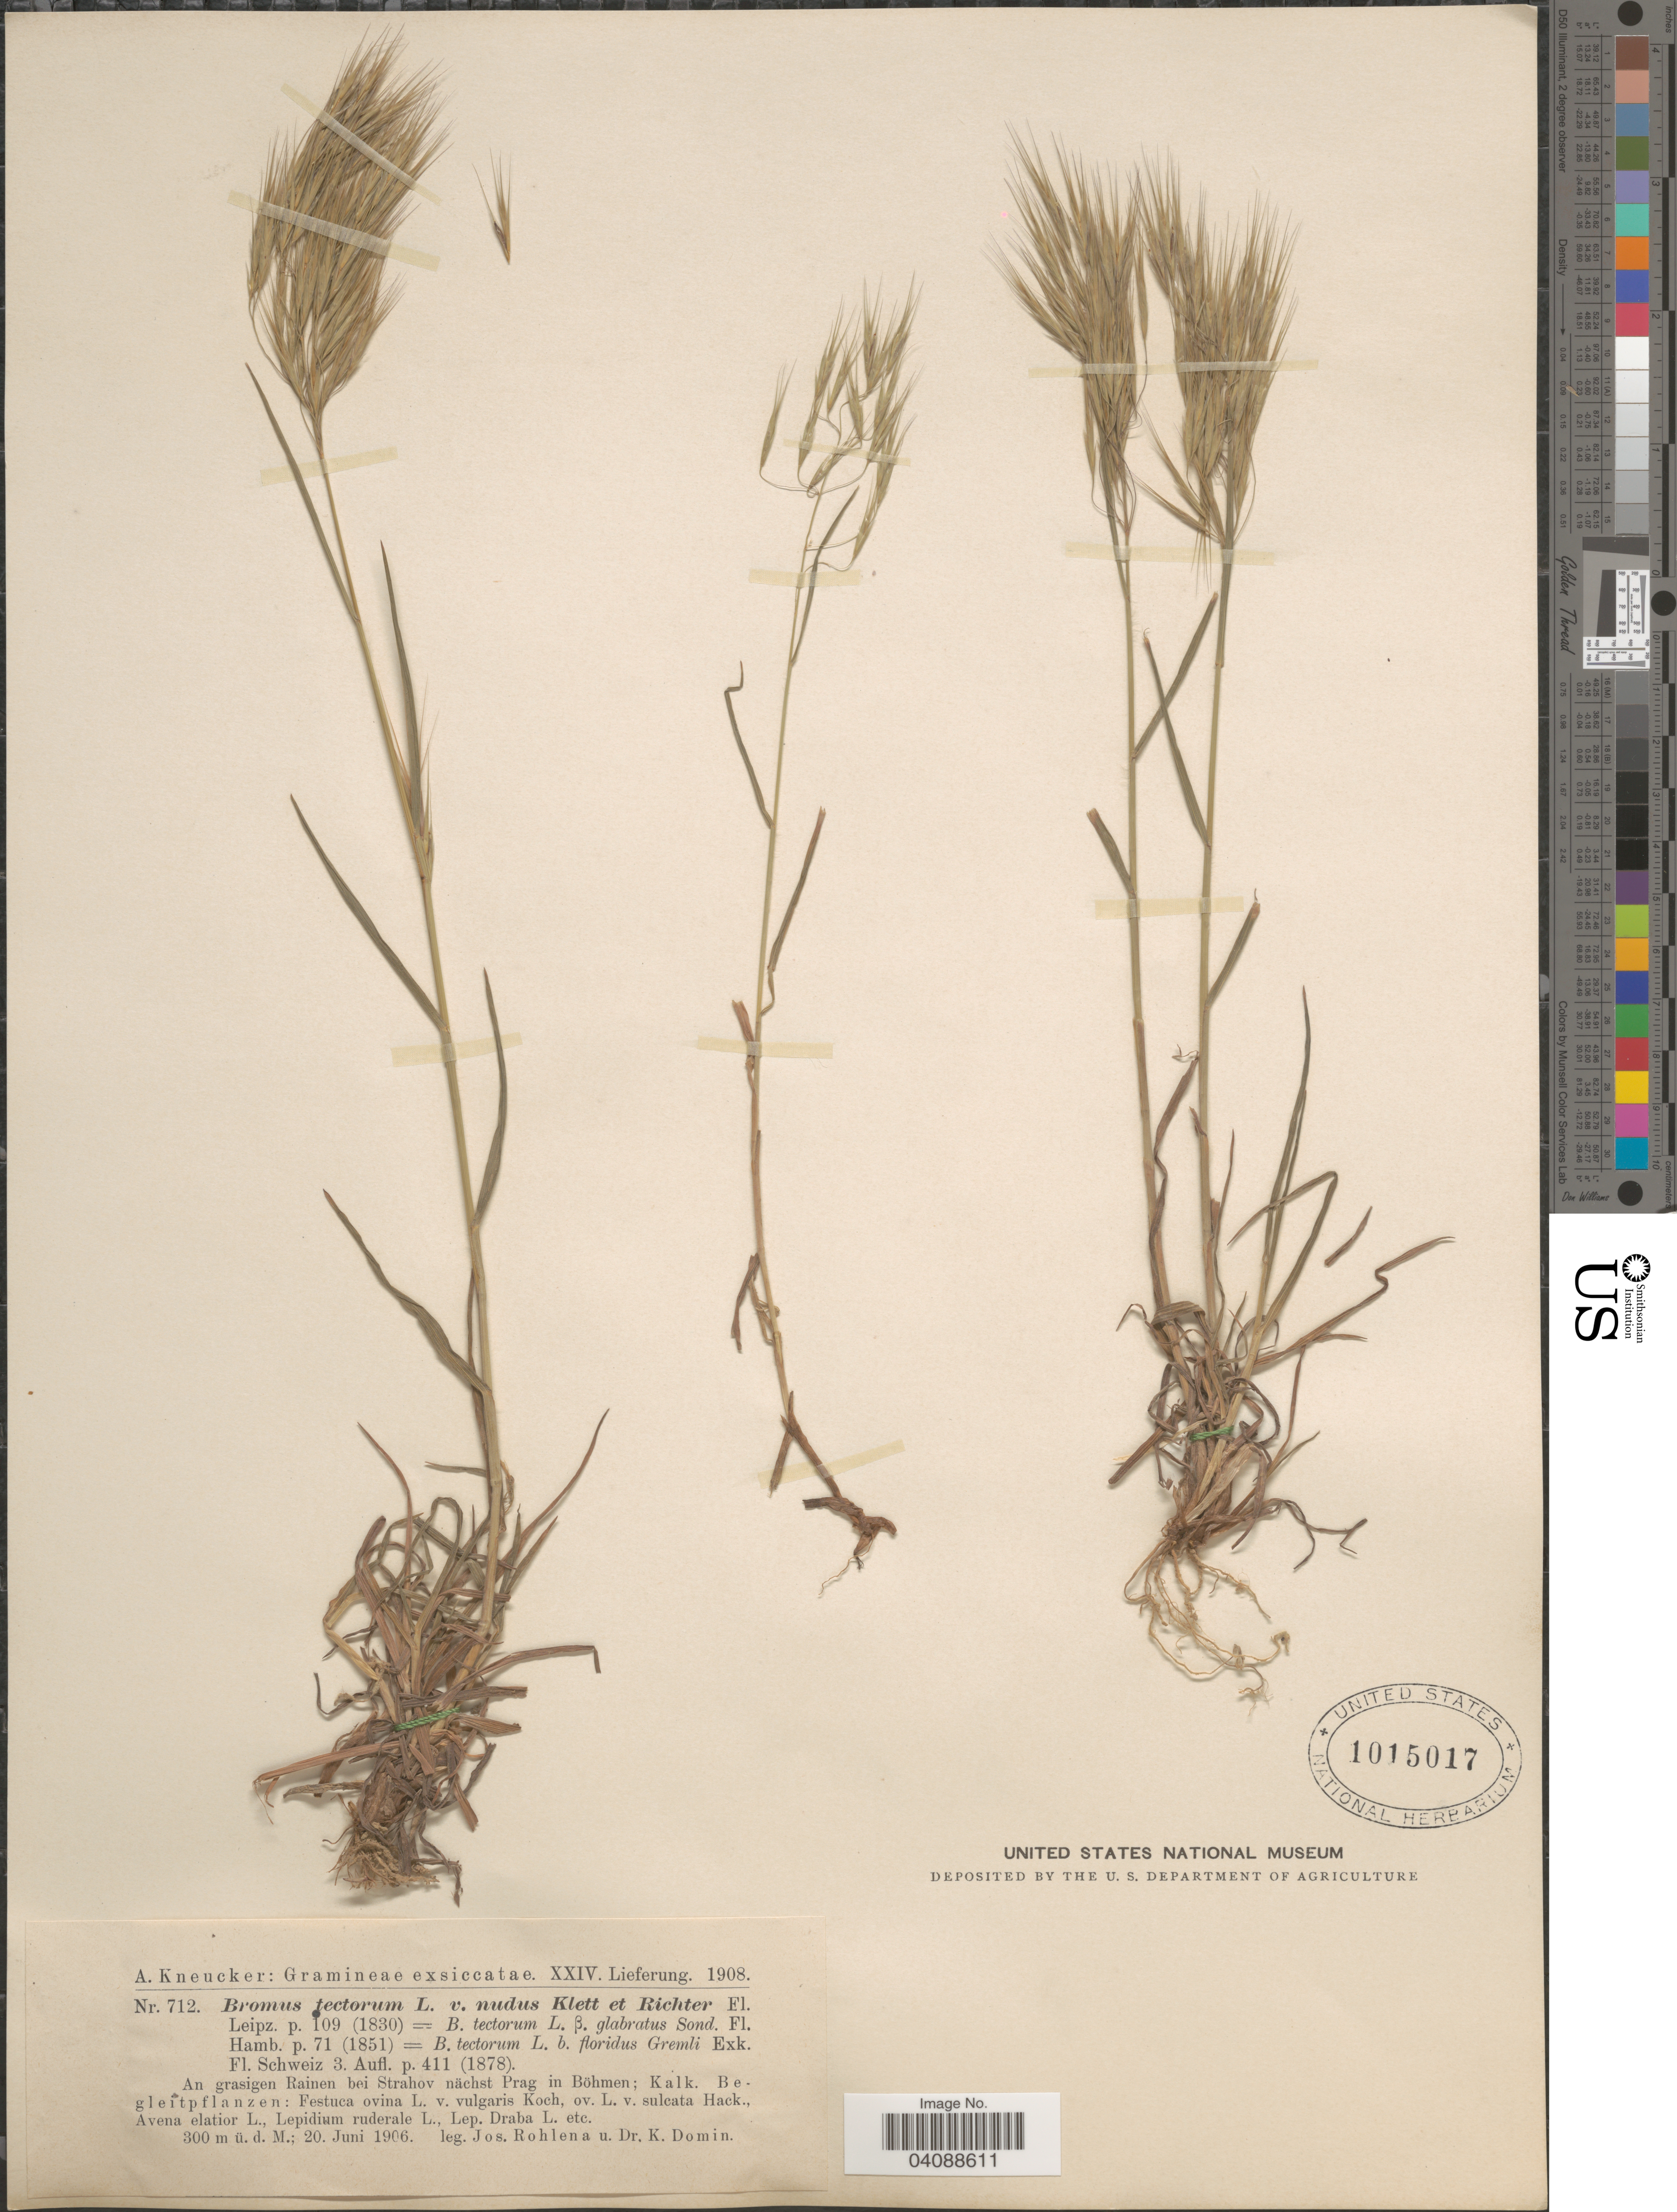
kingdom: Plantae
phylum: Tracheophyta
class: Liliopsida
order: Poales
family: Poaceae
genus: Bromus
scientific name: Bromus tectorum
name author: L.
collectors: J. Rohlena & K. Domin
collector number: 712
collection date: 1906-06-20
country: Czechia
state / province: Prague, Capital District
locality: An grasigen Rainen bei Strahof nächst Prag in Böhmen.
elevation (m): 300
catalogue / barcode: US 1015017